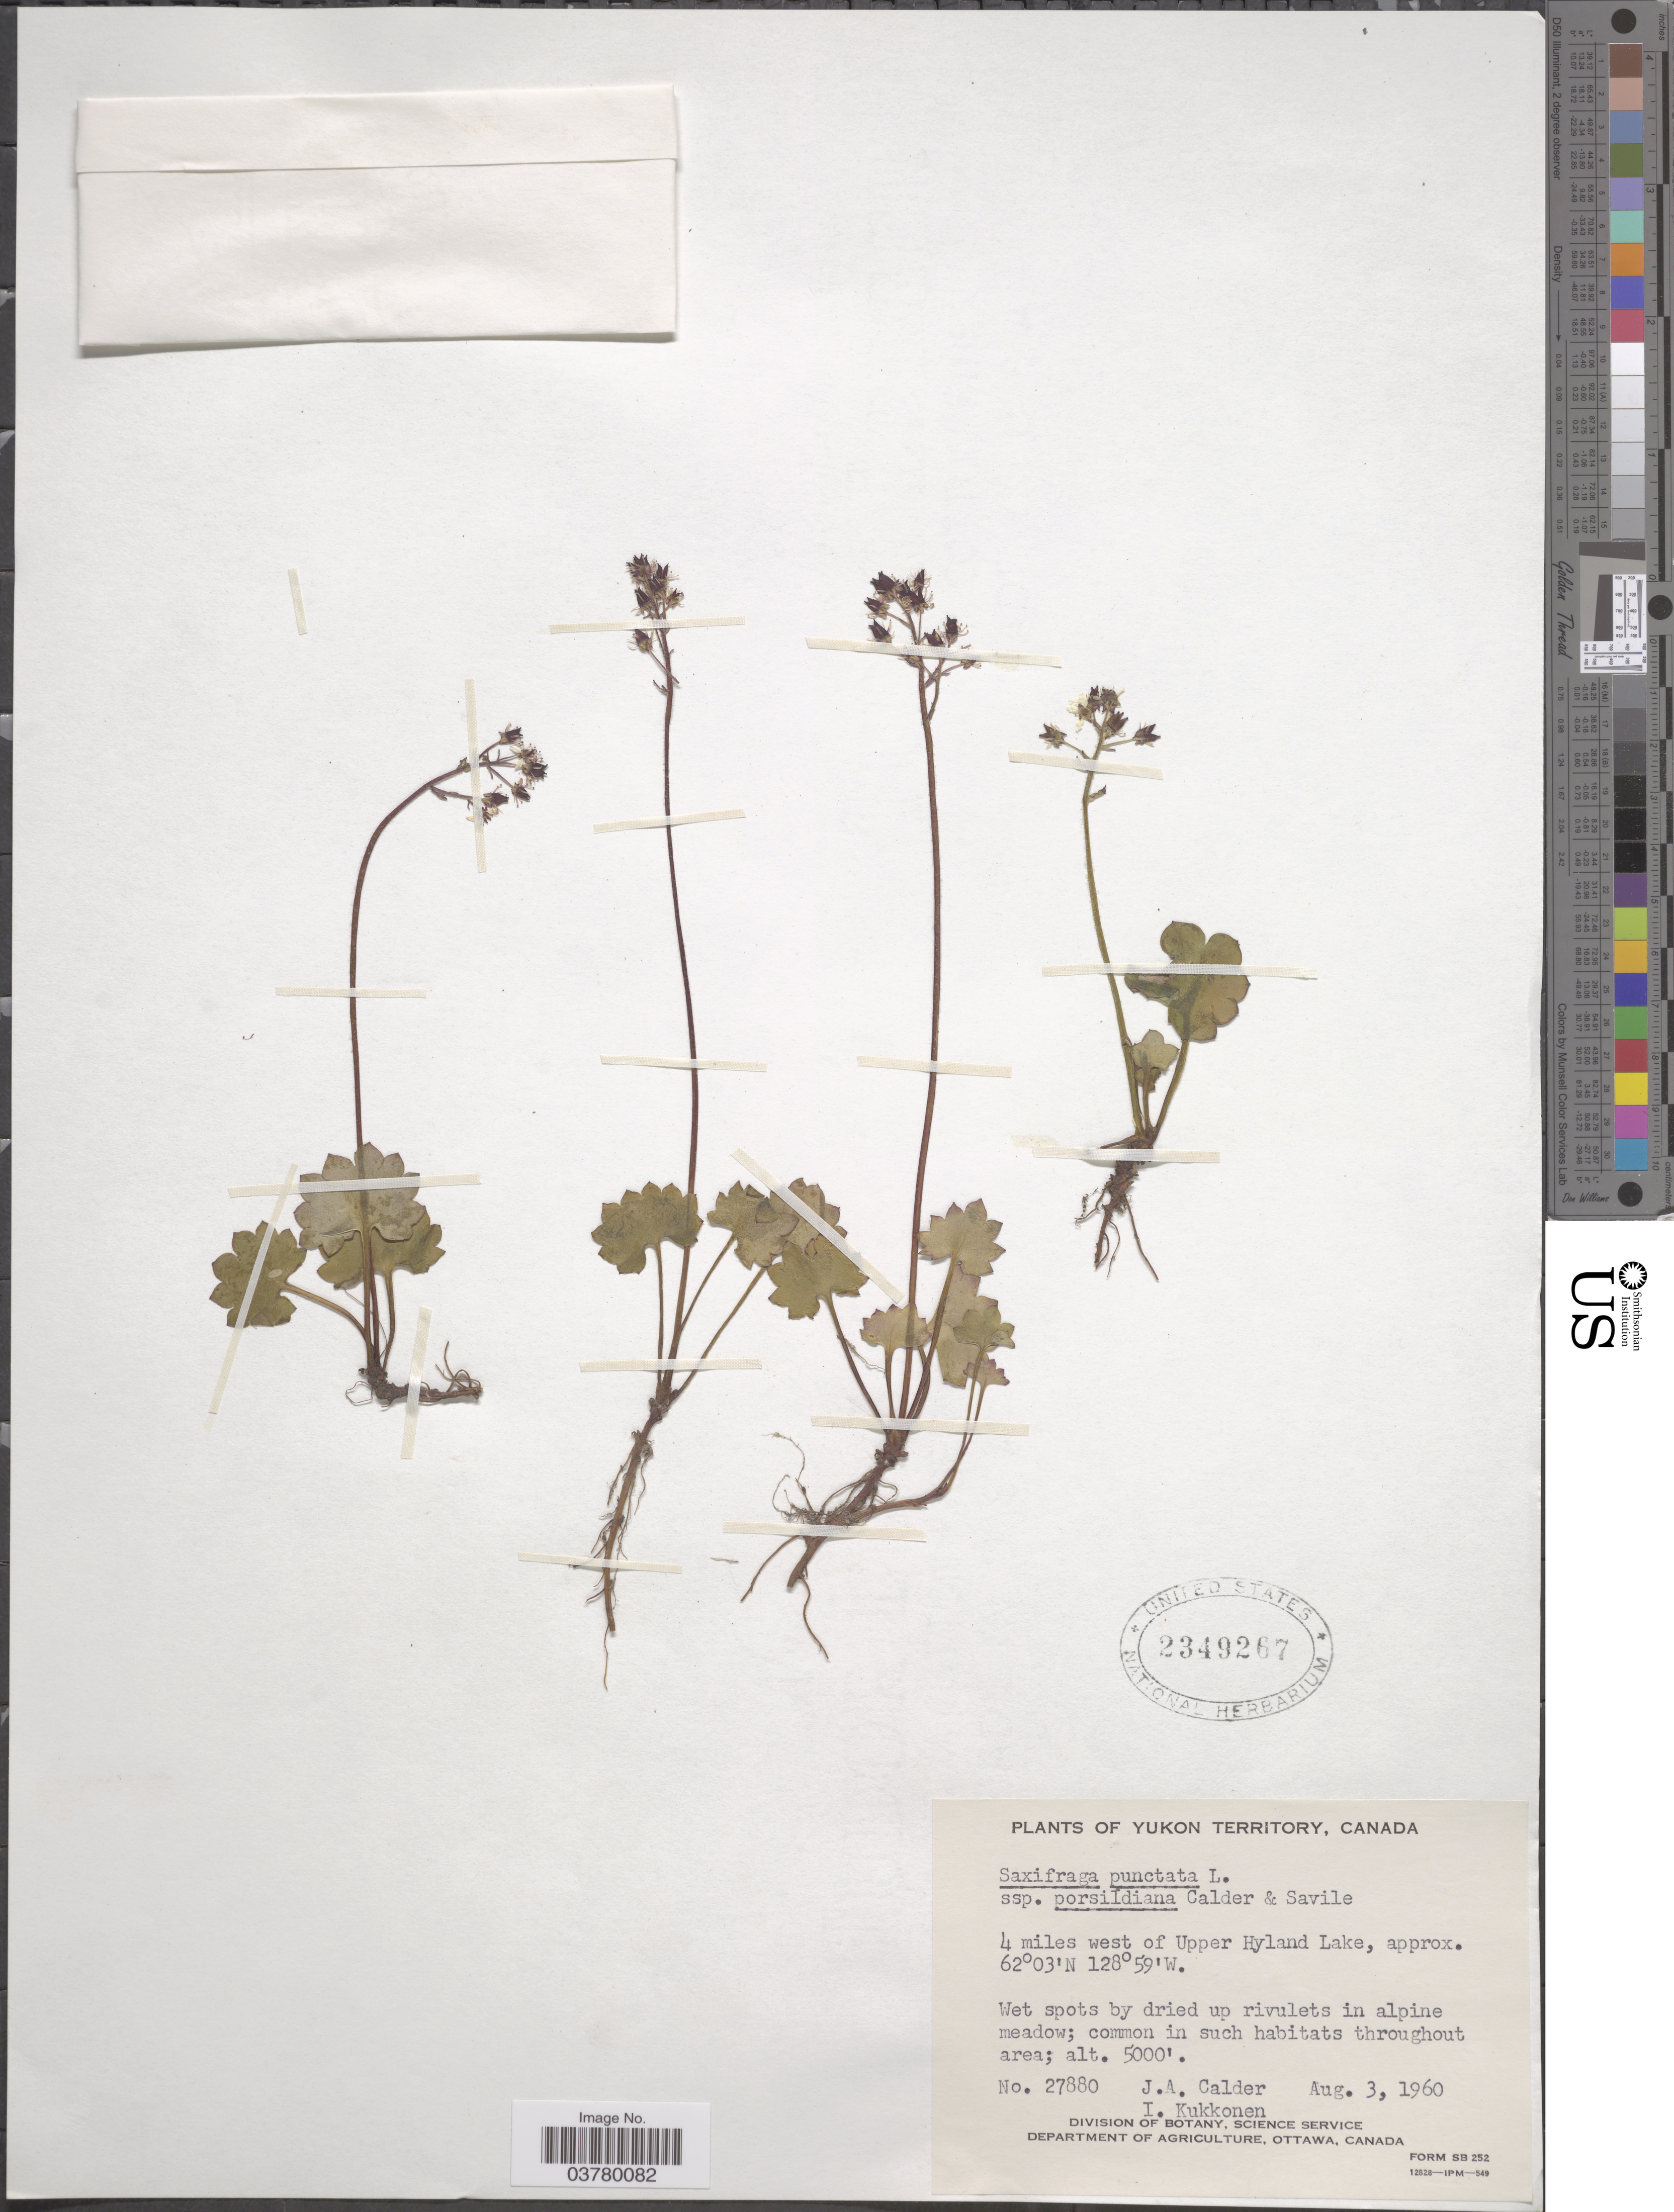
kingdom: Plantae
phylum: Tracheophyta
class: Magnoliopsida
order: Saxifragales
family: Saxifragaceae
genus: Micranthes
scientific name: Micranthes nelsoniana var. porsildiana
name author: (Calder & Savile) Gornall & H. Ohba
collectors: J. A. Calder & I. Kukkonen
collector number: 27880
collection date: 1960-08-03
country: Canada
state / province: Yukon Territory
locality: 4 miles west of Upper Hyland Lake.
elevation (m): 1524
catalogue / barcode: US 2349267